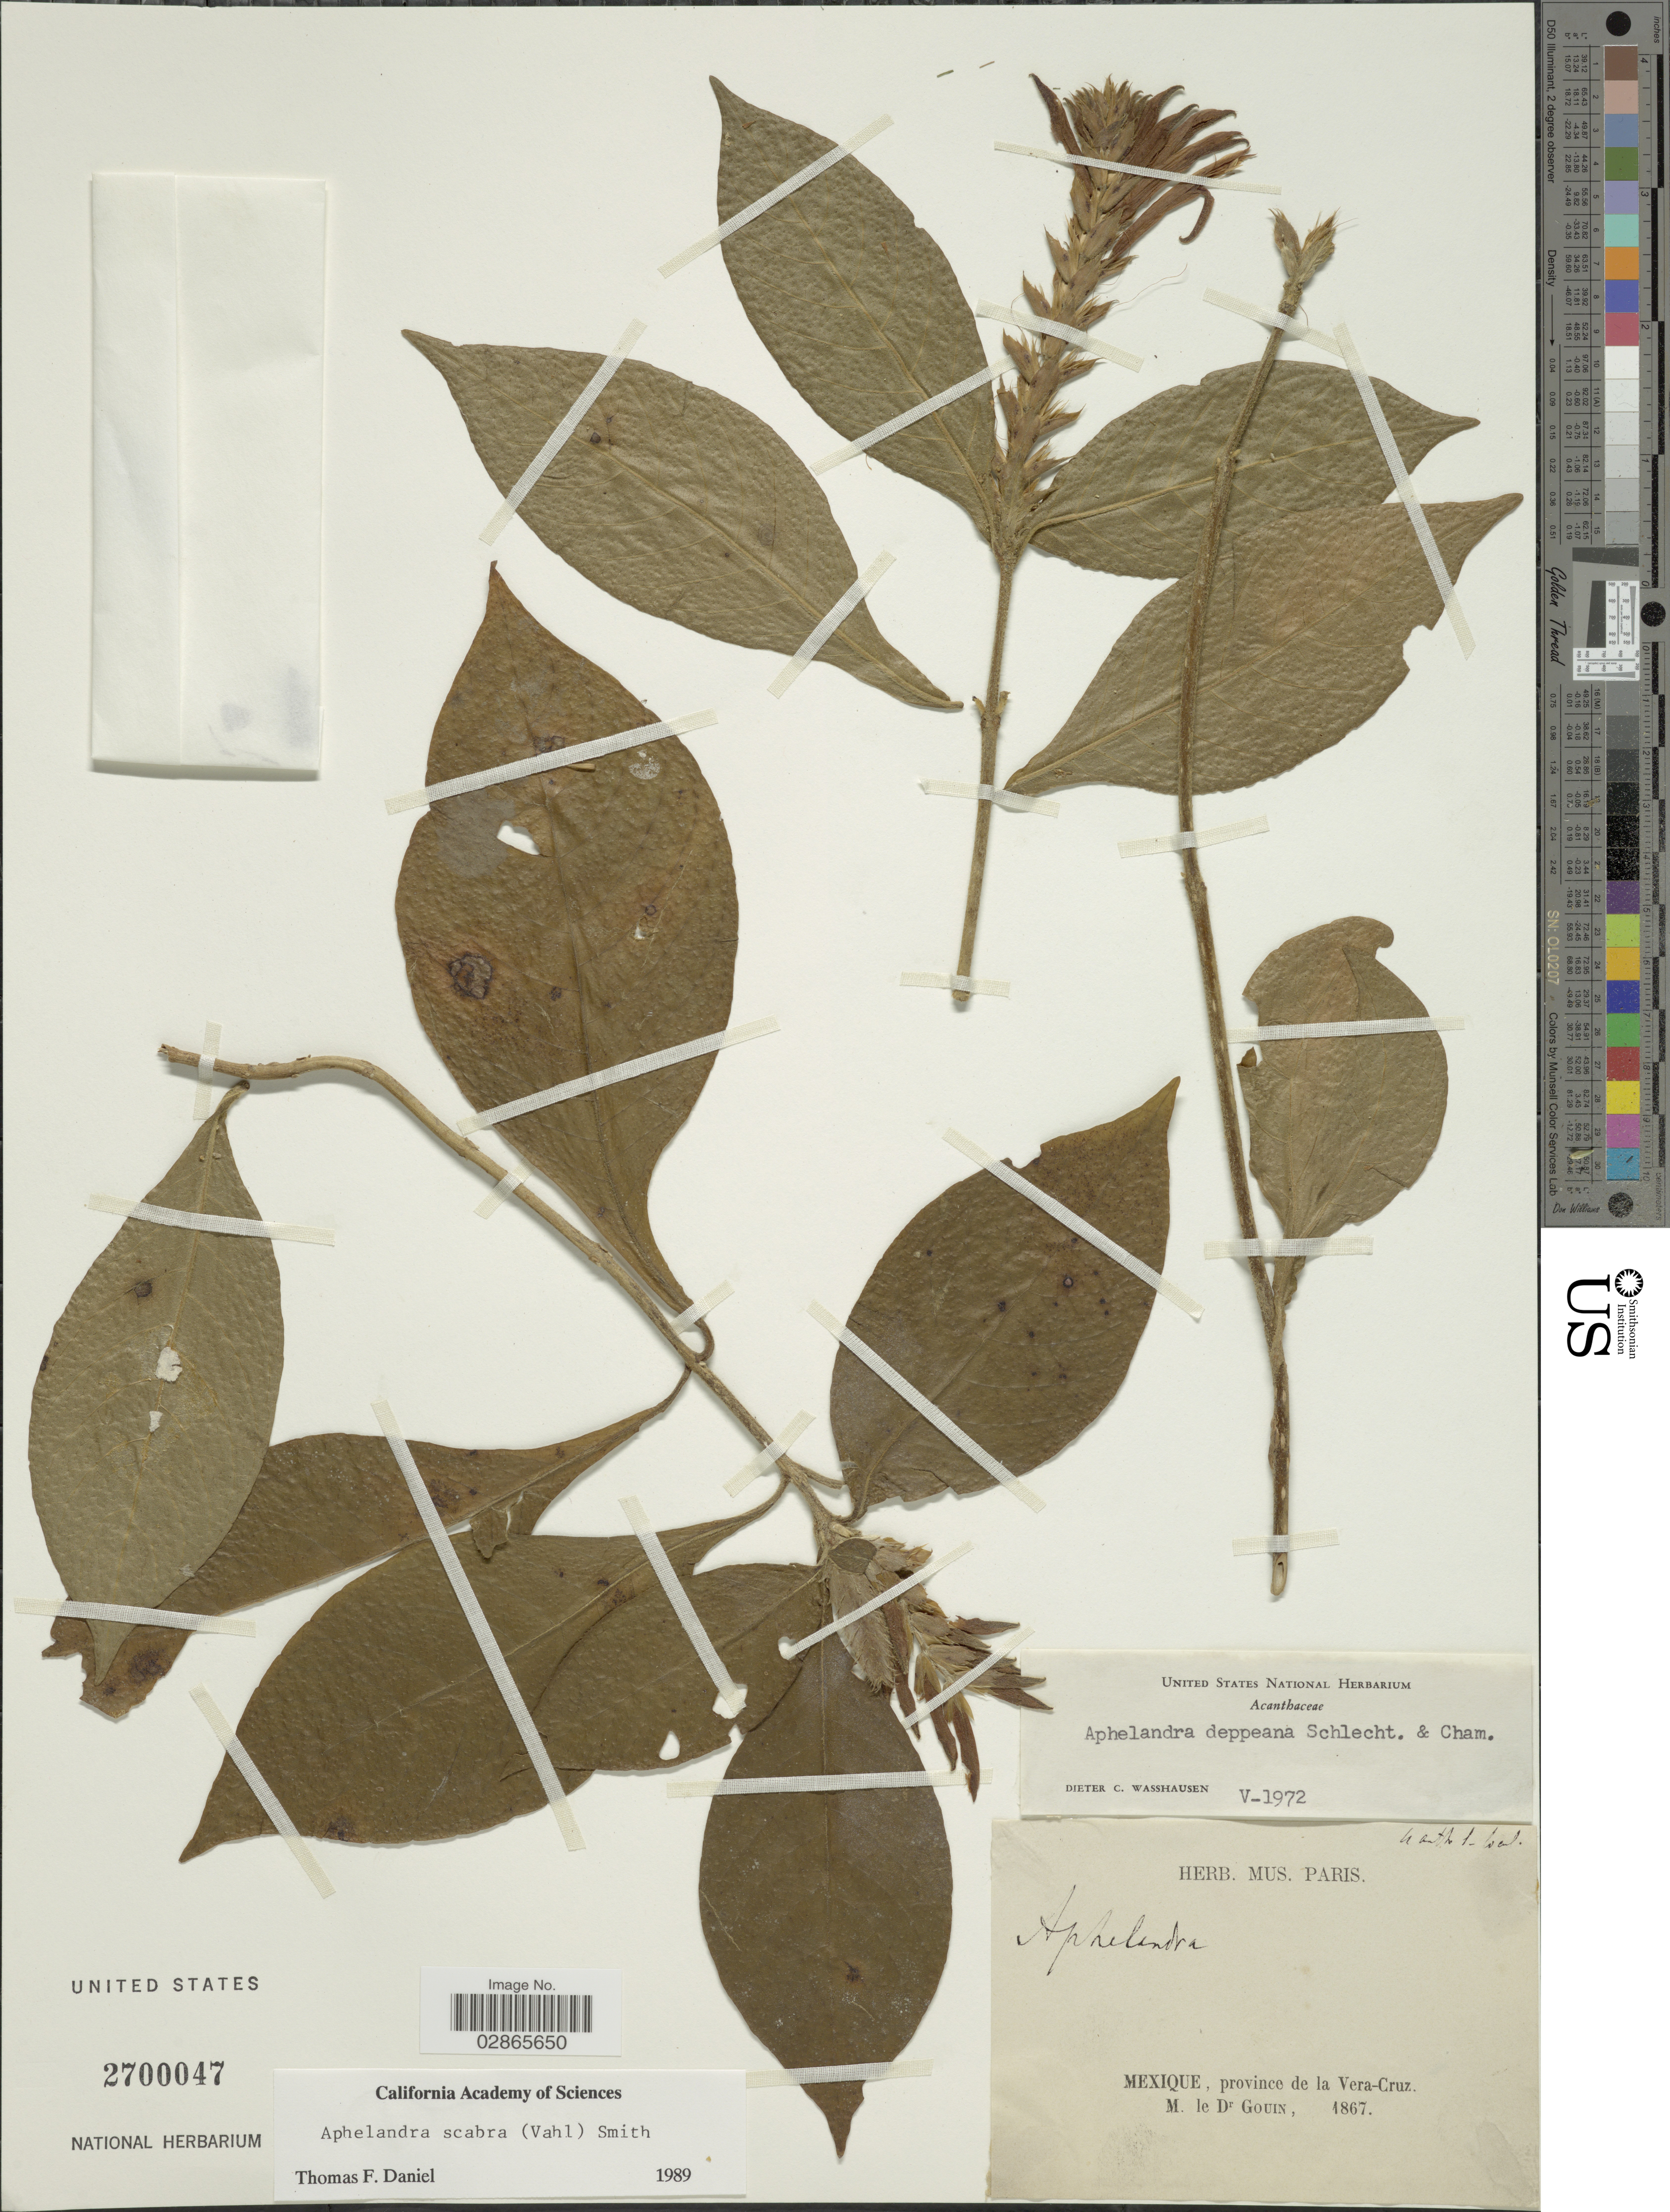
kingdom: Plantae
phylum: Tracheophyta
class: Magnoliopsida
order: Lamiales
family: Acanthaceae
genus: Aphelandra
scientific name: Aphelandra deppeana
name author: Schltdl. & Cham.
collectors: M. Gouin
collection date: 1867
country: Mexico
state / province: Veracruz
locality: Province de la Vera-Cruz.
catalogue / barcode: US 2700047